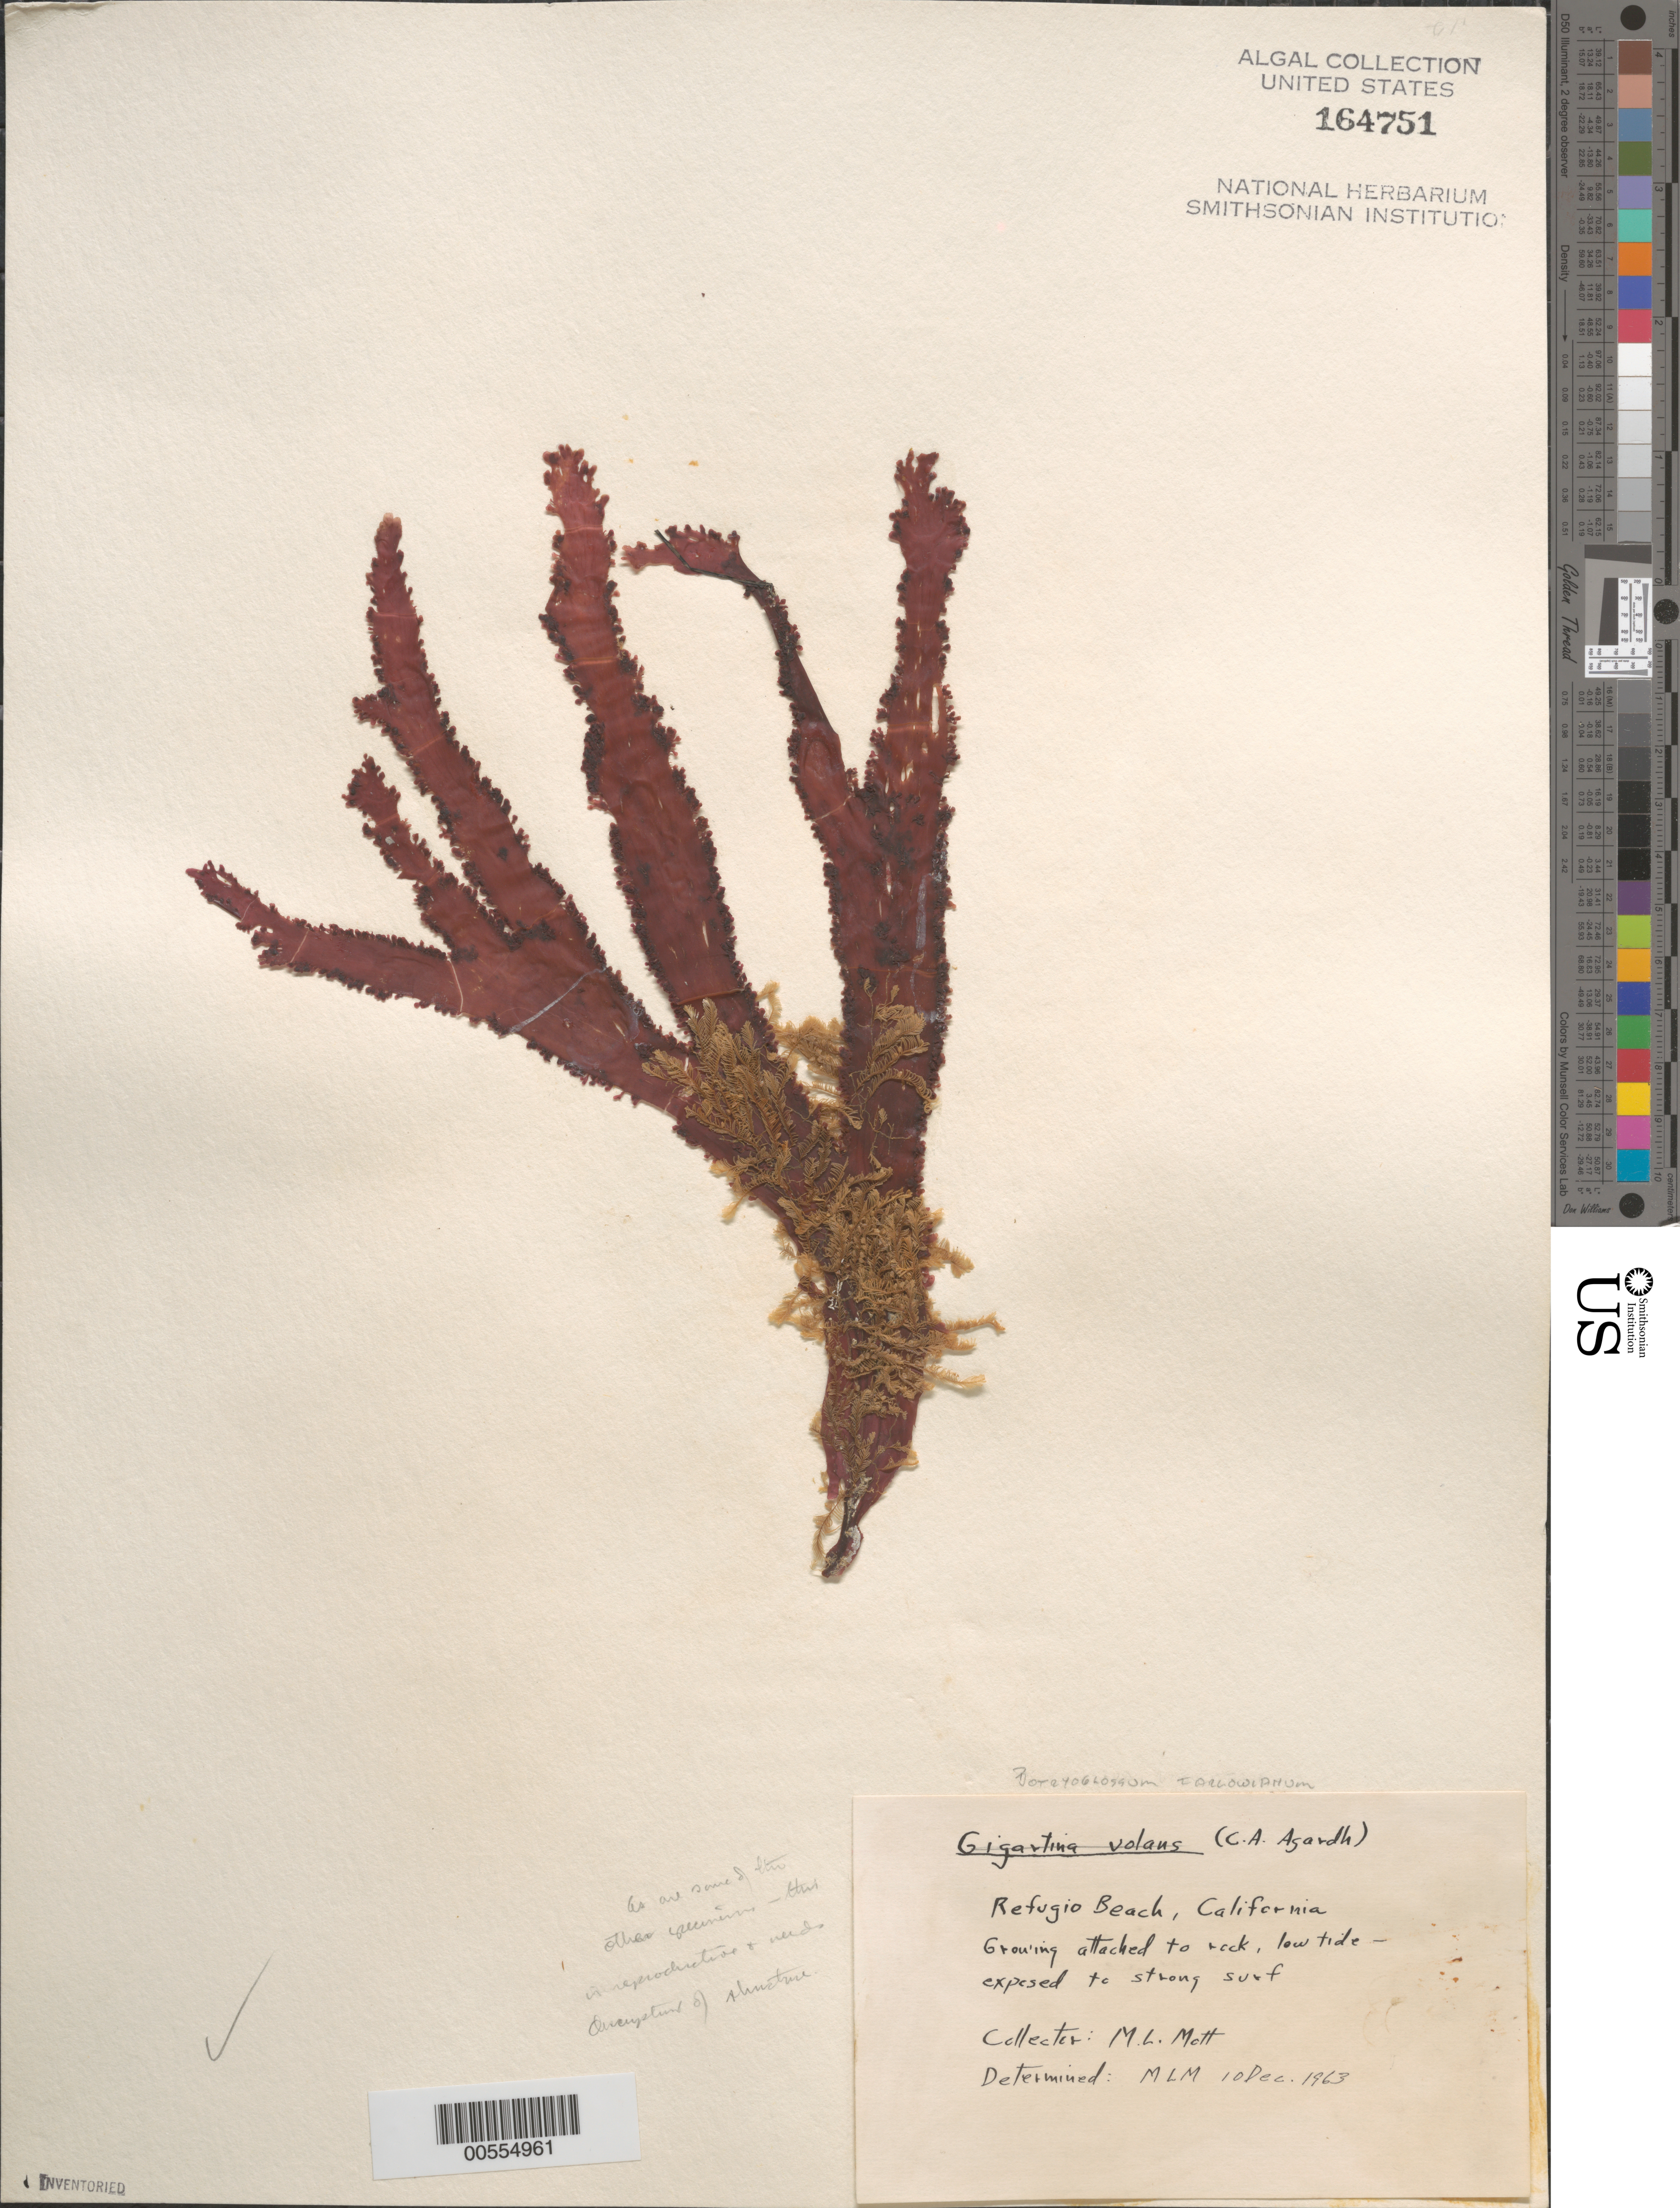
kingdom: Plantae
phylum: Rhodophyta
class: Florideophyceae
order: Ceramiales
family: Delesseriaceae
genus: Botryoglossum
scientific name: Botryoglossum farlowianum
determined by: Mott, M. L.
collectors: M. Mott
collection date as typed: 10 Dec 1963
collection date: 1963-12-10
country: United States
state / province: California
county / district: Santa Barbara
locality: Refugio Beach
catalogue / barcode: US 164751